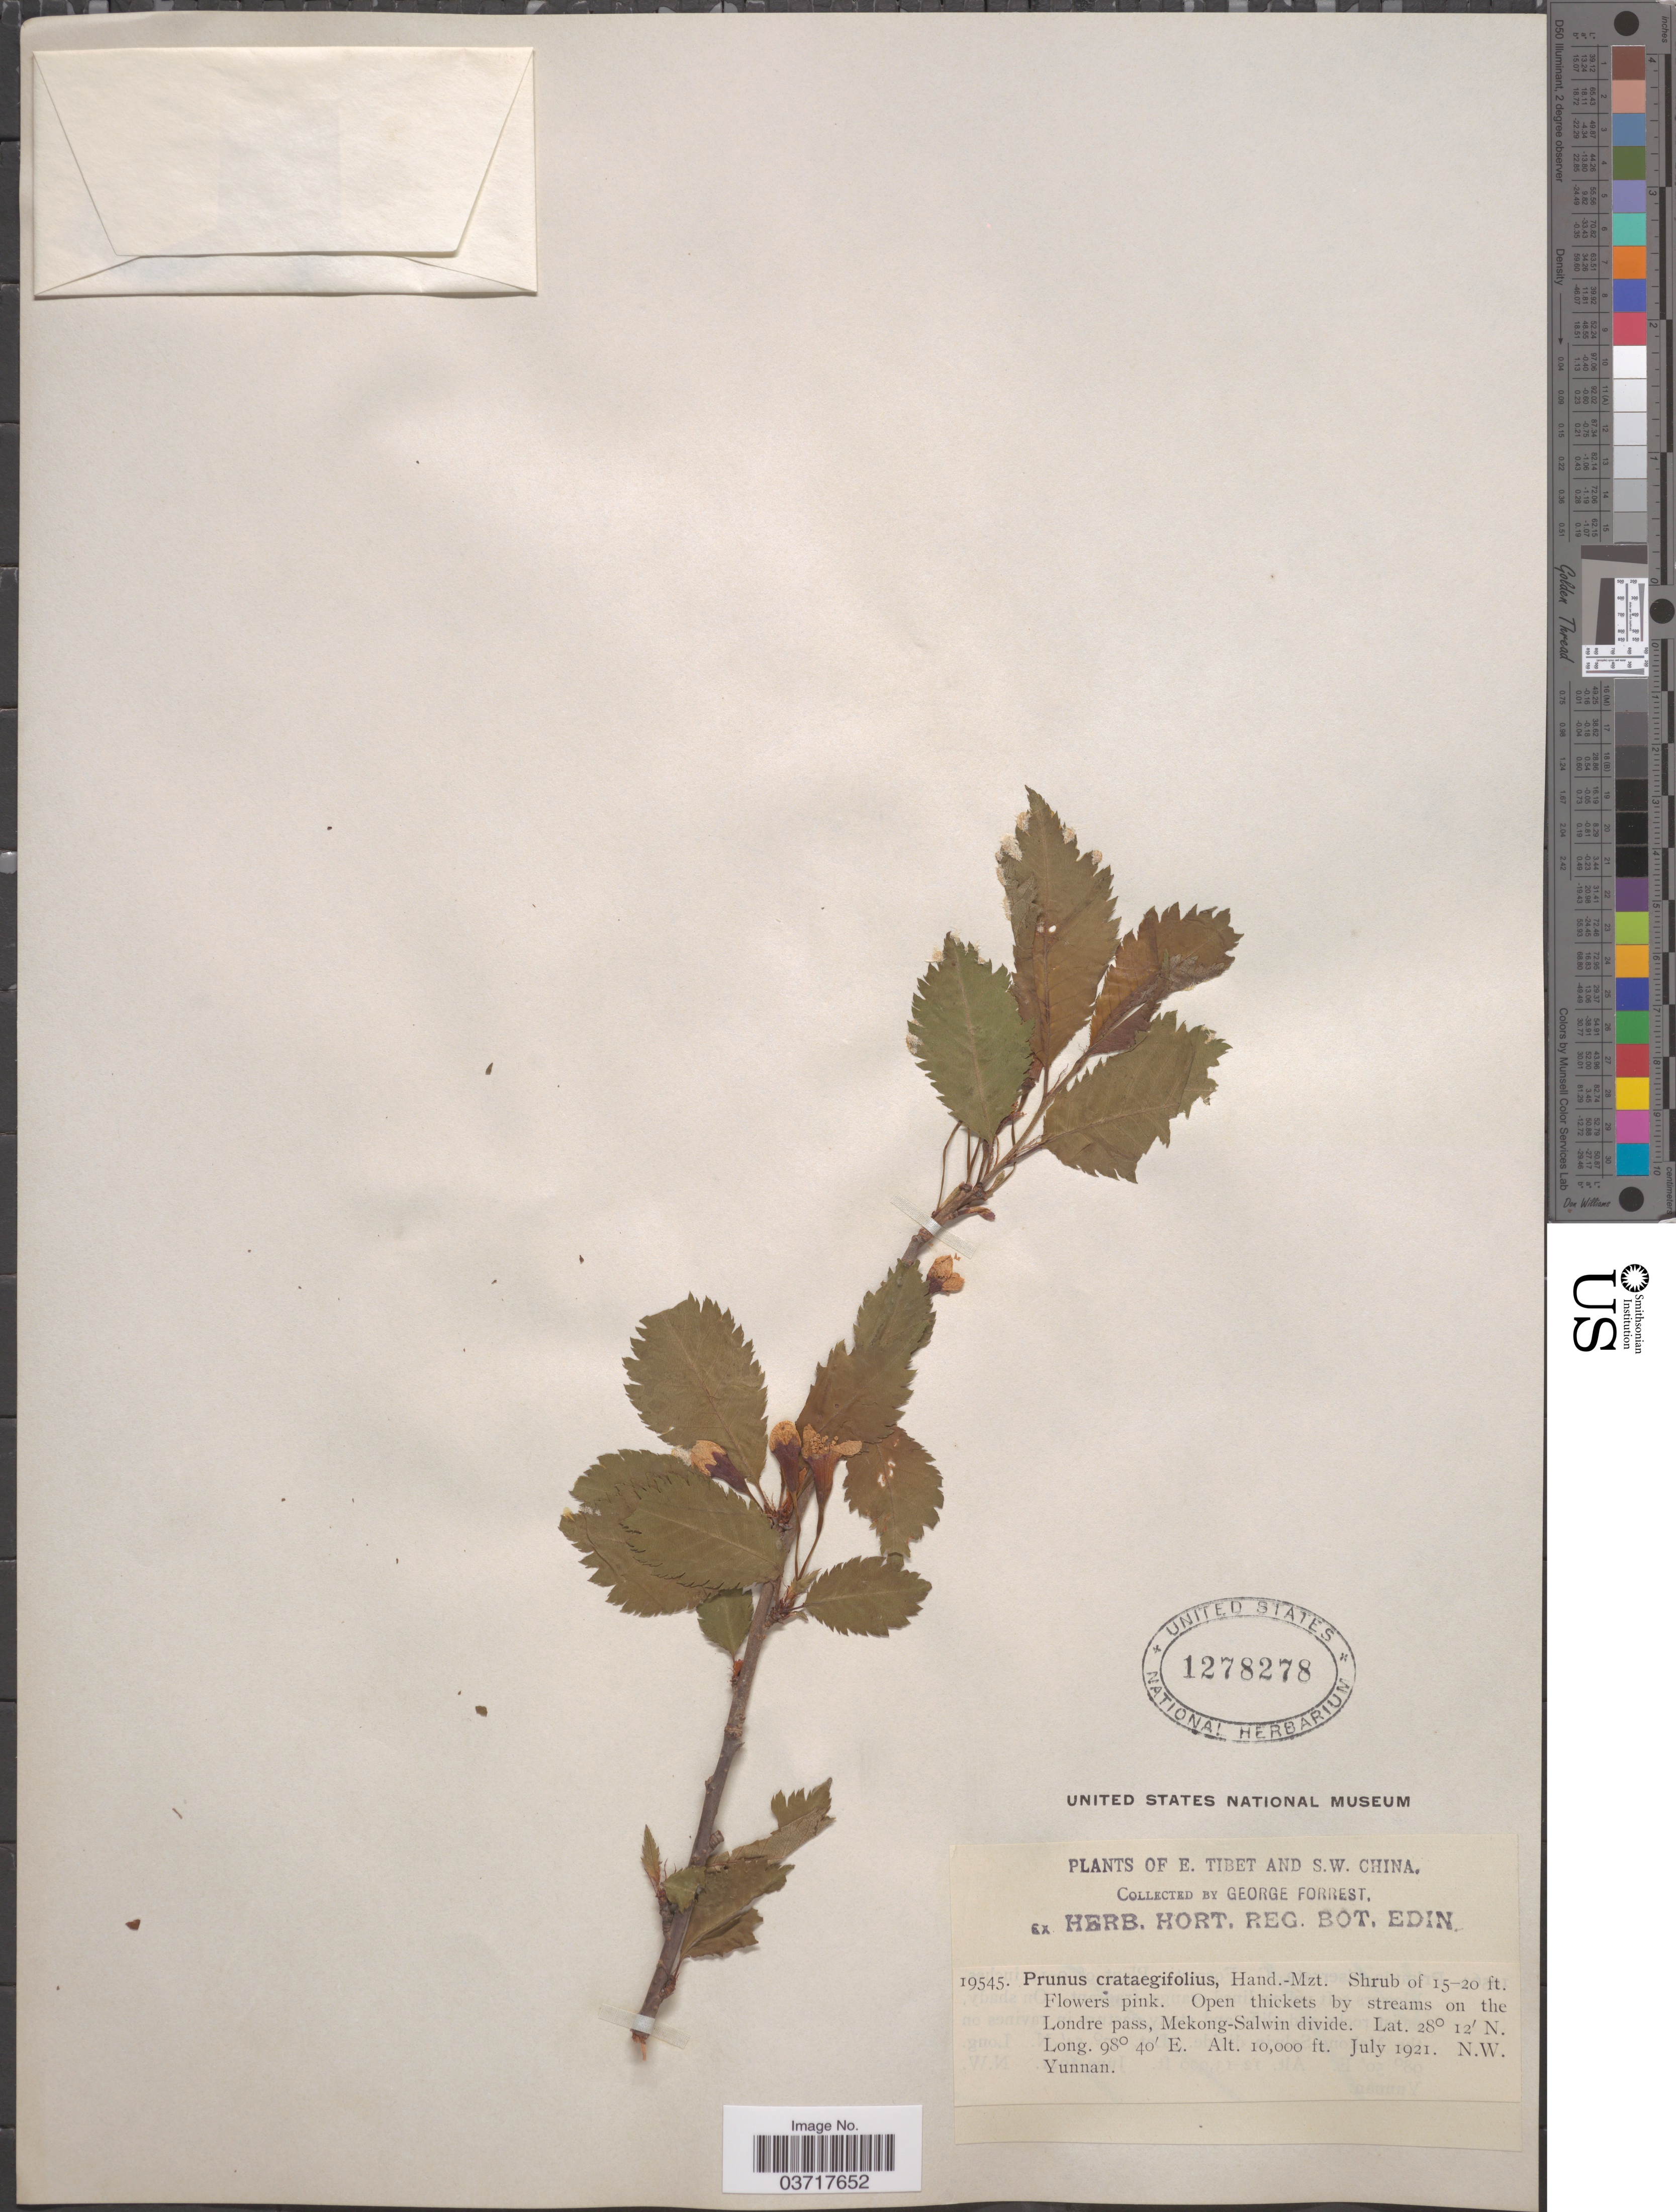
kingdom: Plantae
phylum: Tracheophyta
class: Magnoliopsida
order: Rosales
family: Rosaceae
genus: Prunus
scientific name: Prunus crataegifolius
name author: Hand.-Mazz.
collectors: G. Forrest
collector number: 19545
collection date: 1921-07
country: China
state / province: Yunnan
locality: S.W. China. Open thickets by streams on the Londre pass, Mekong-Salwin divide. N.W. Yunnan.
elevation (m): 3048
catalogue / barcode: US 1278278